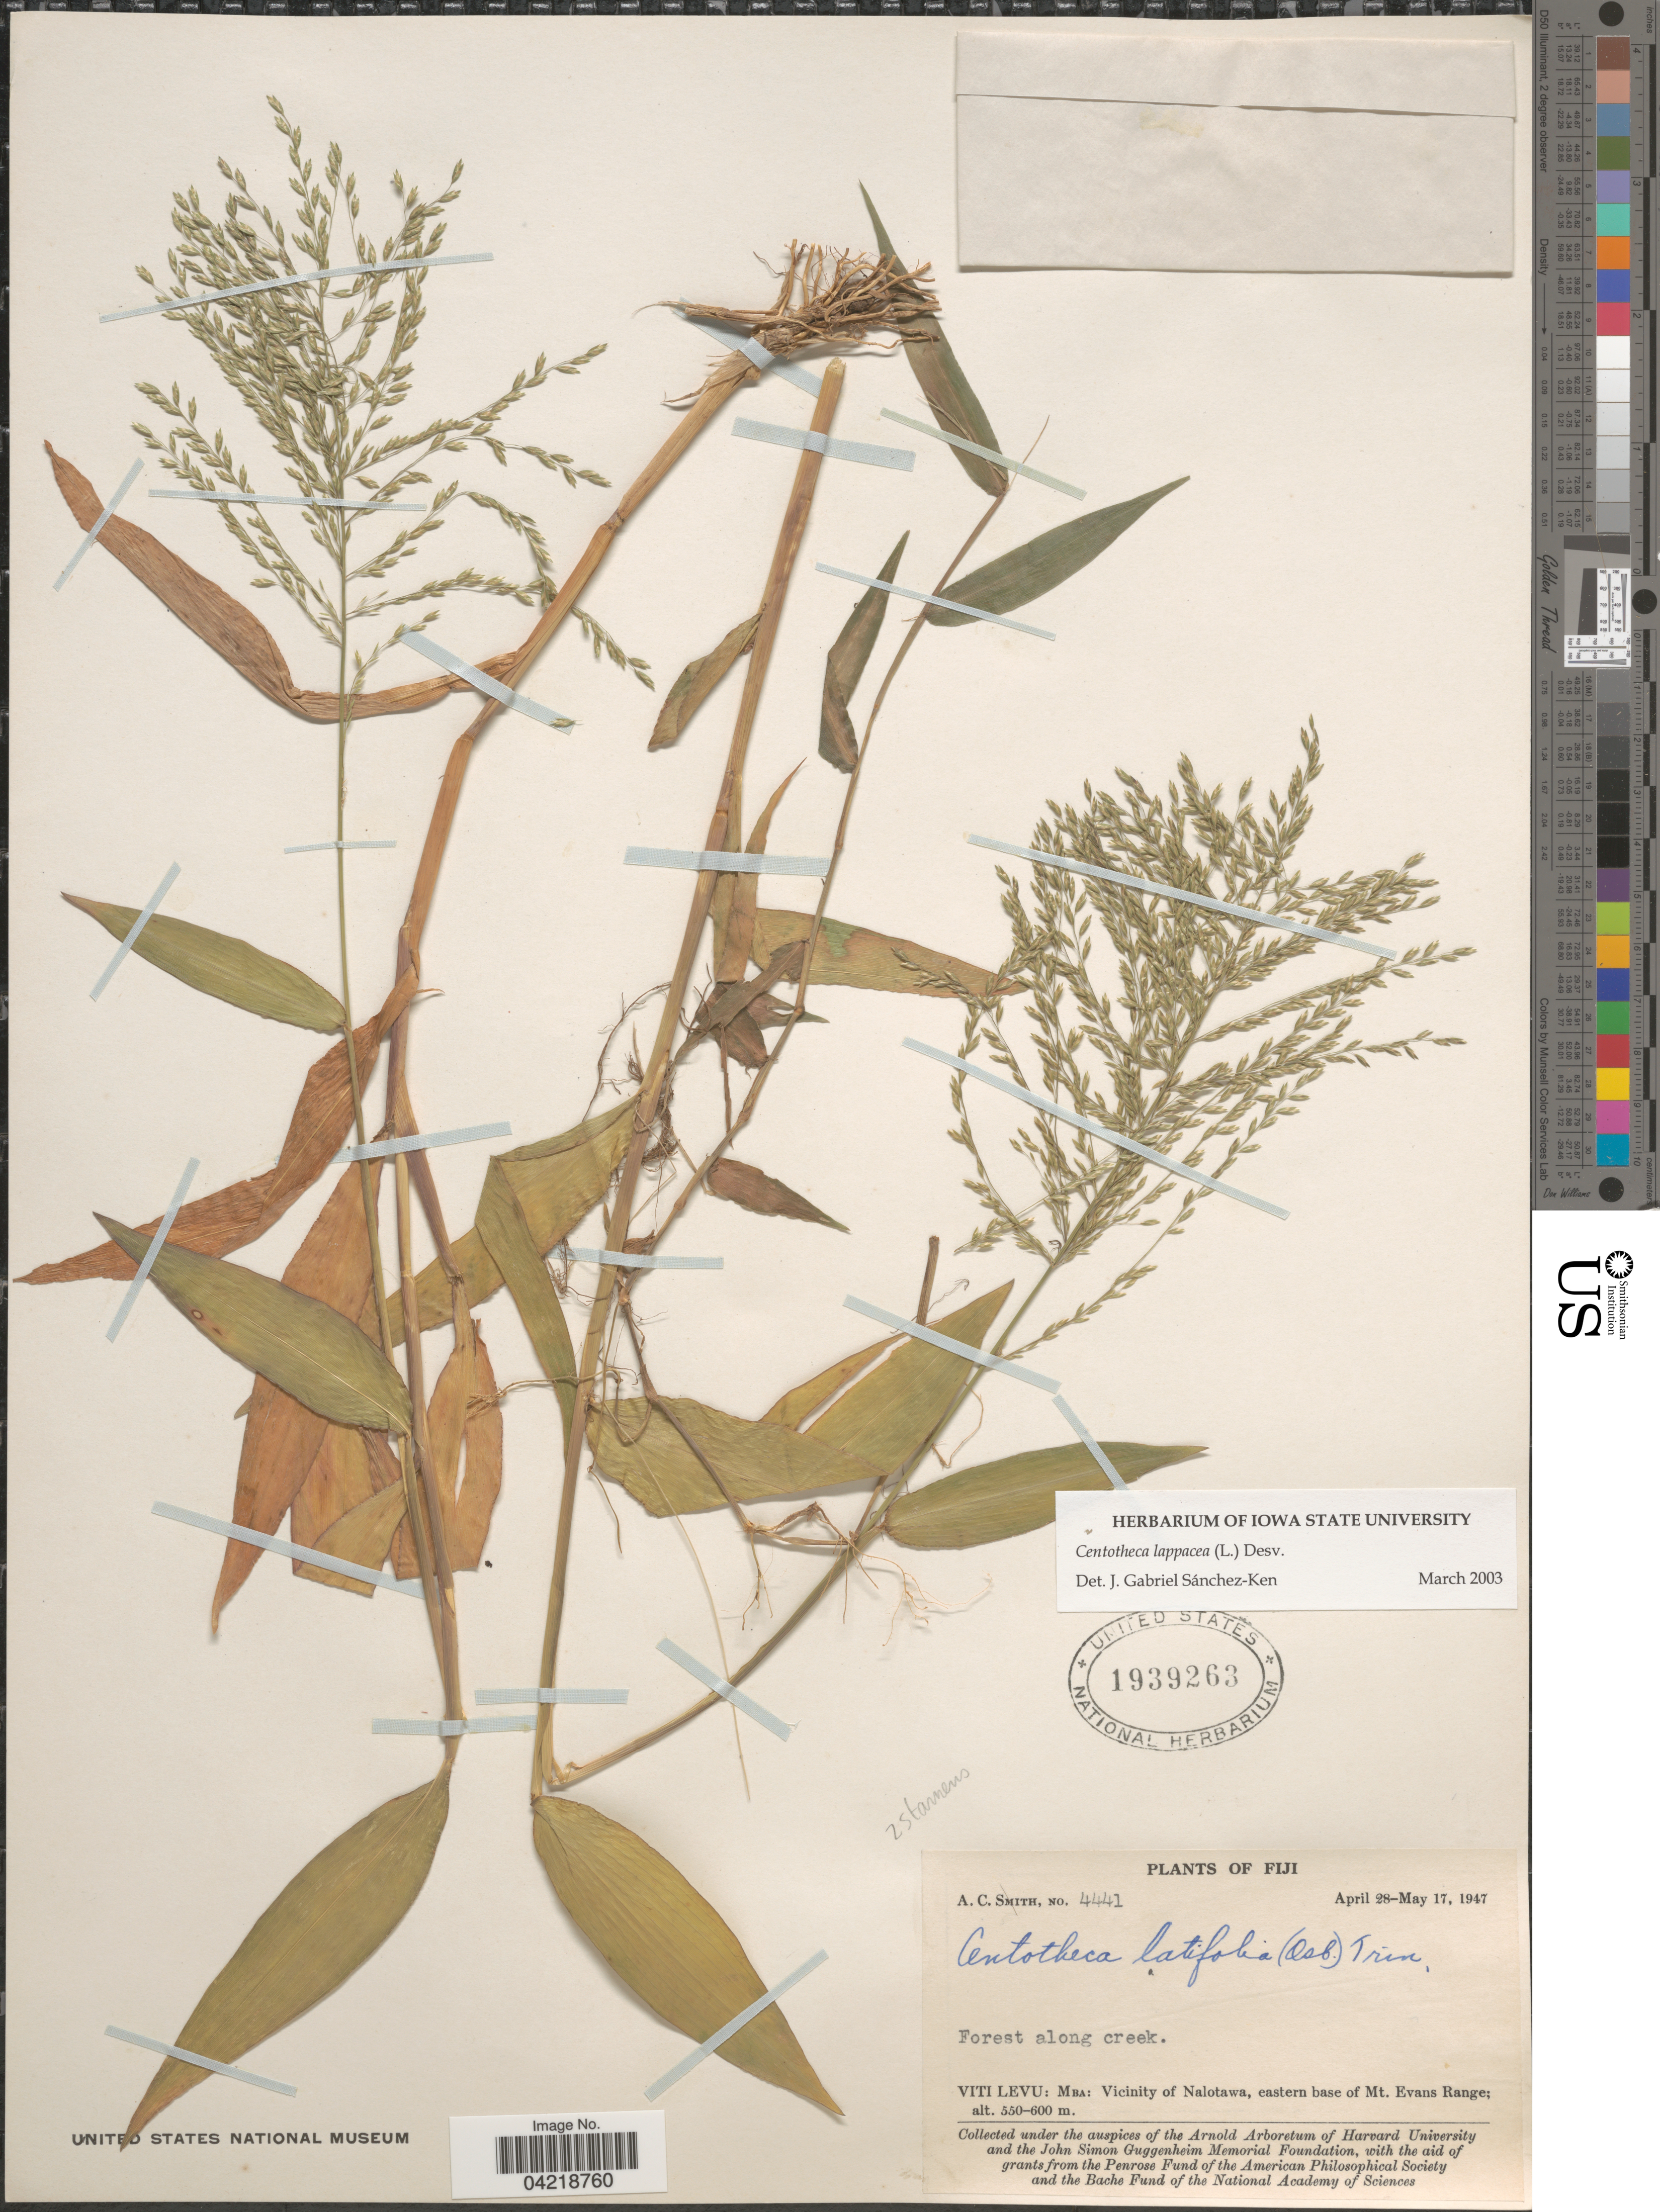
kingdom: Plantae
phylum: Tracheophyta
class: Liliopsida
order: Poales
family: Poaceae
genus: Centotheca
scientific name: Centotheca lappacea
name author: (L.) Desv.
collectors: A. C. Smith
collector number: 4441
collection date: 1947-04-28/1947-05-17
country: Fiji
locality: Viti Levu: Mba: Vicinity of Nalotawa, eastern base of Mt. Evans Range.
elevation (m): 550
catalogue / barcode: US 1939263